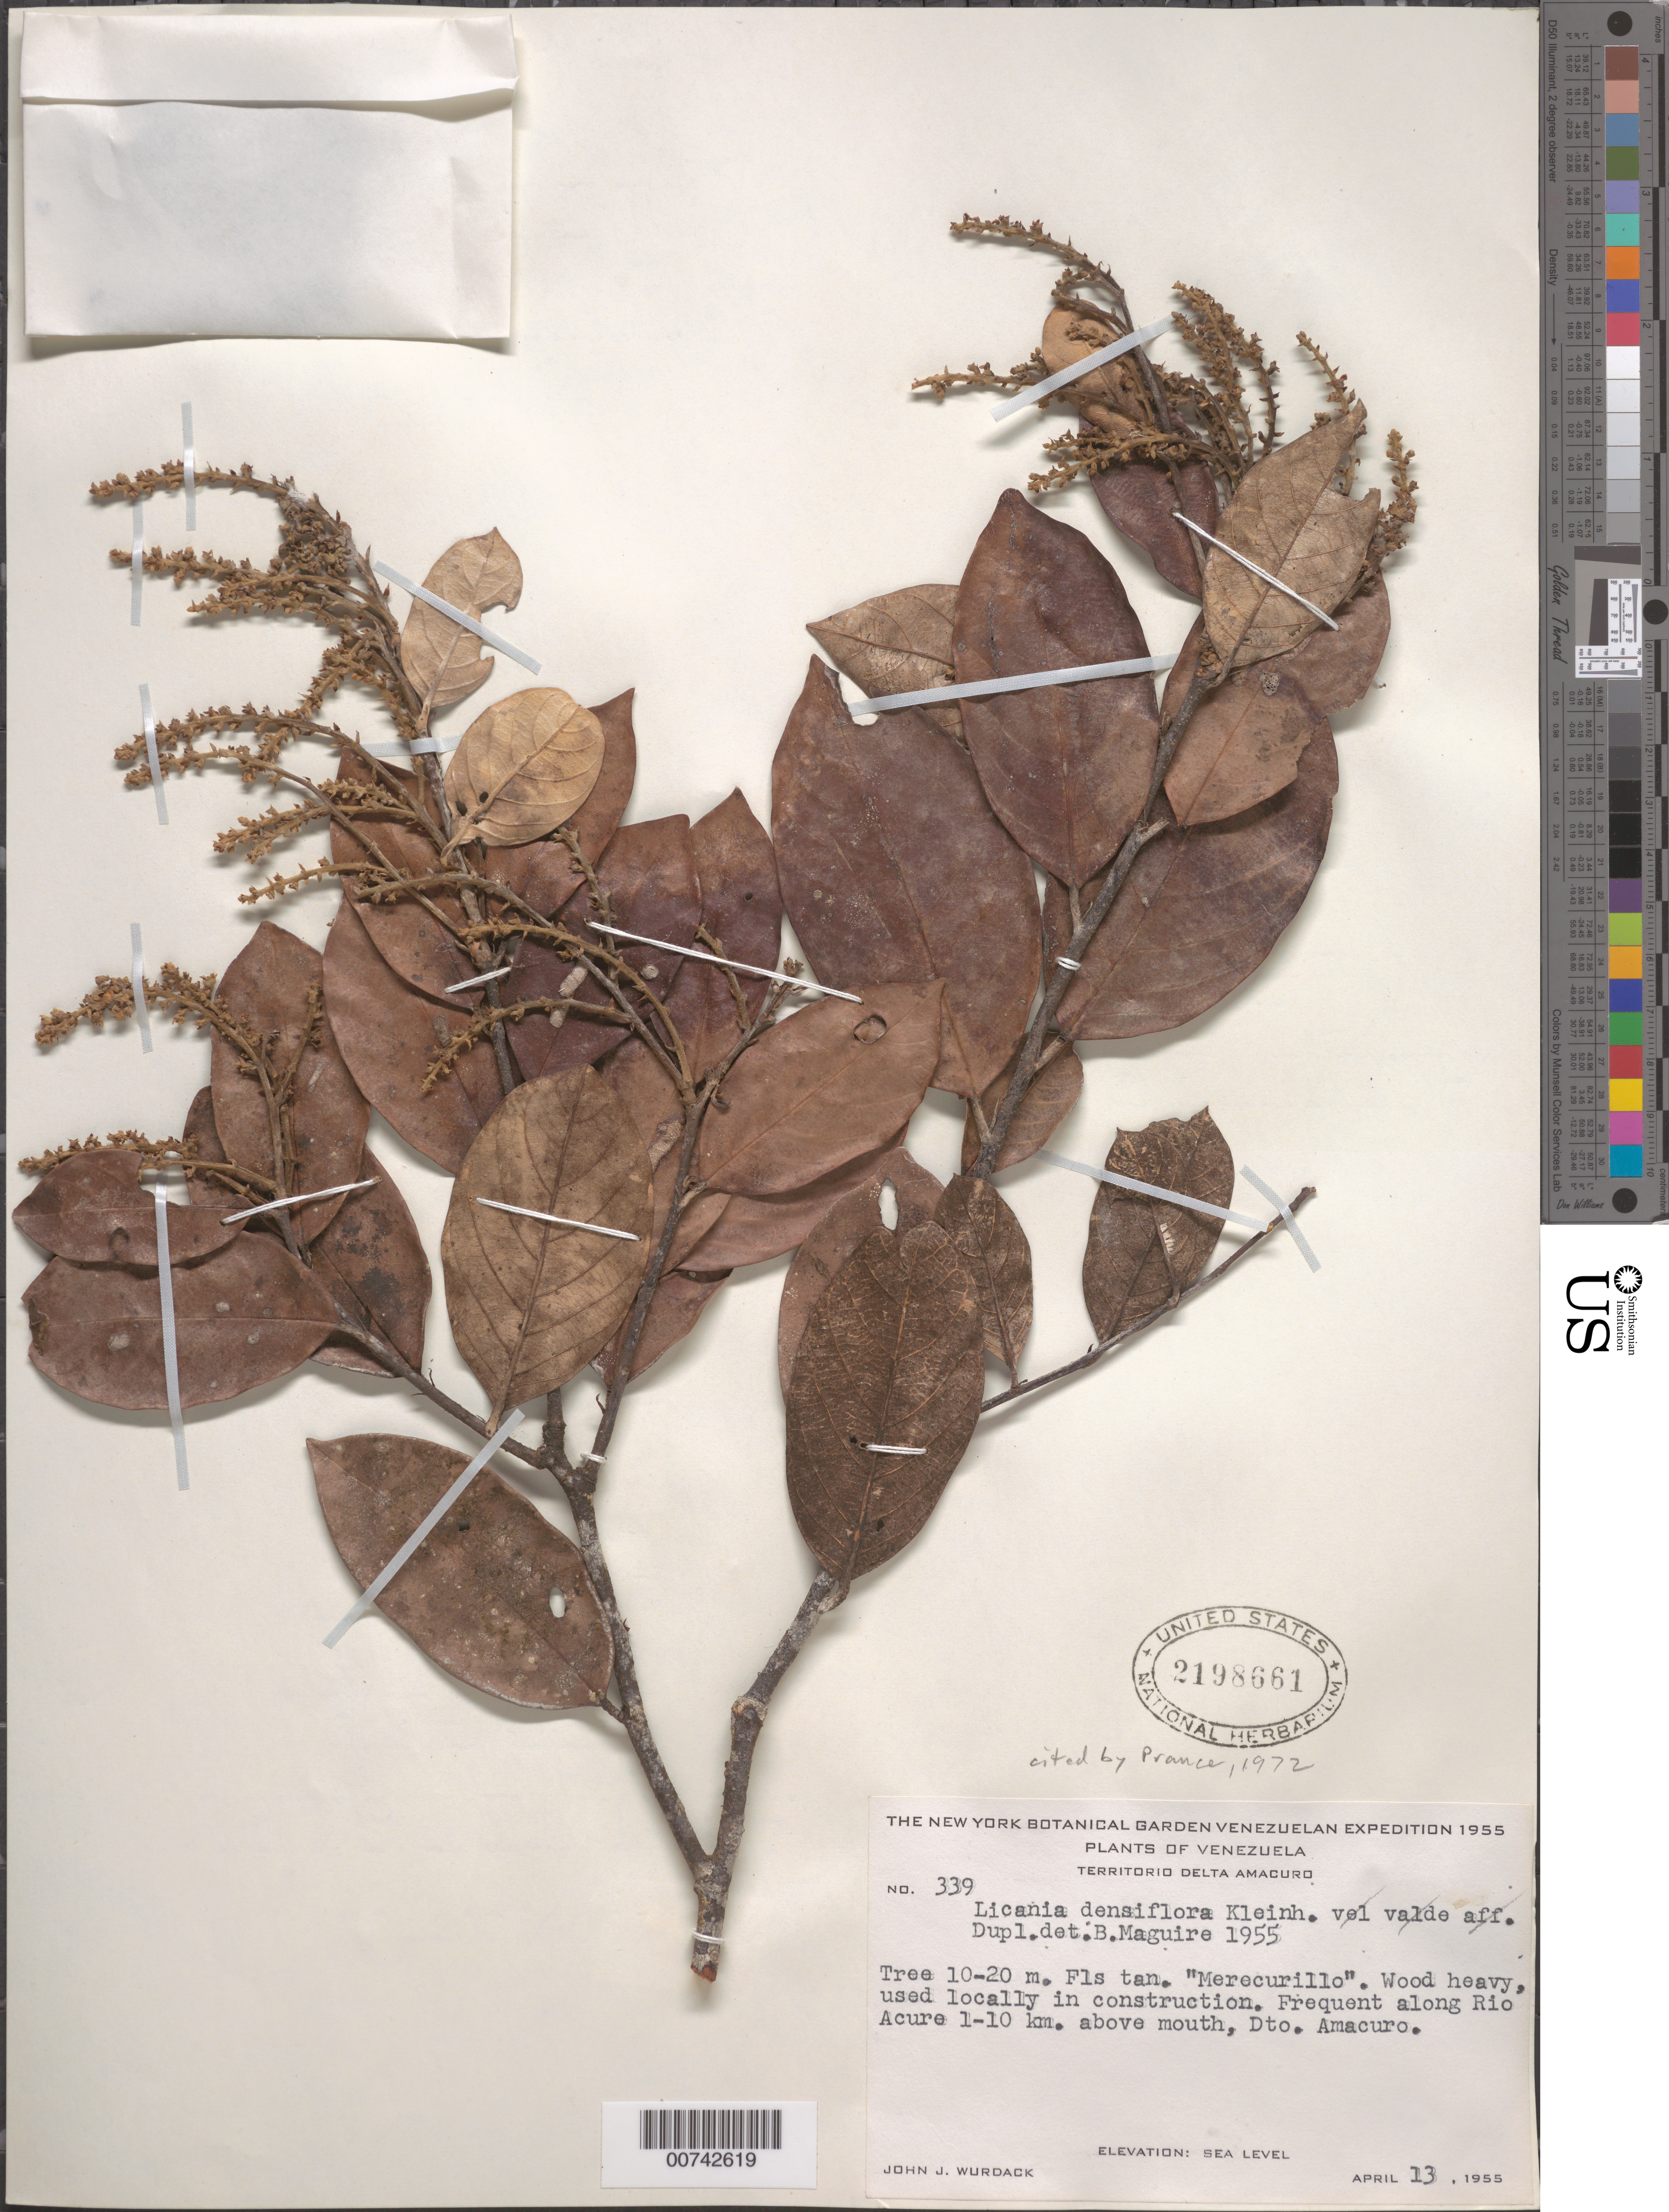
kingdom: Plantae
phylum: Tracheophyta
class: Magnoliopsida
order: Malpighiales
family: Chrysobalanaceae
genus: Licania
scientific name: Licania densiflora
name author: Kleinh.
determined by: Maguire, Bassett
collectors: J. J. Wurdack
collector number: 339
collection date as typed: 13-Apr-55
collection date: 1955-04-13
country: Venezuela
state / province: Delta Amacuro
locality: Río Acure, 1-10 km above mouth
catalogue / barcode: US 2198661